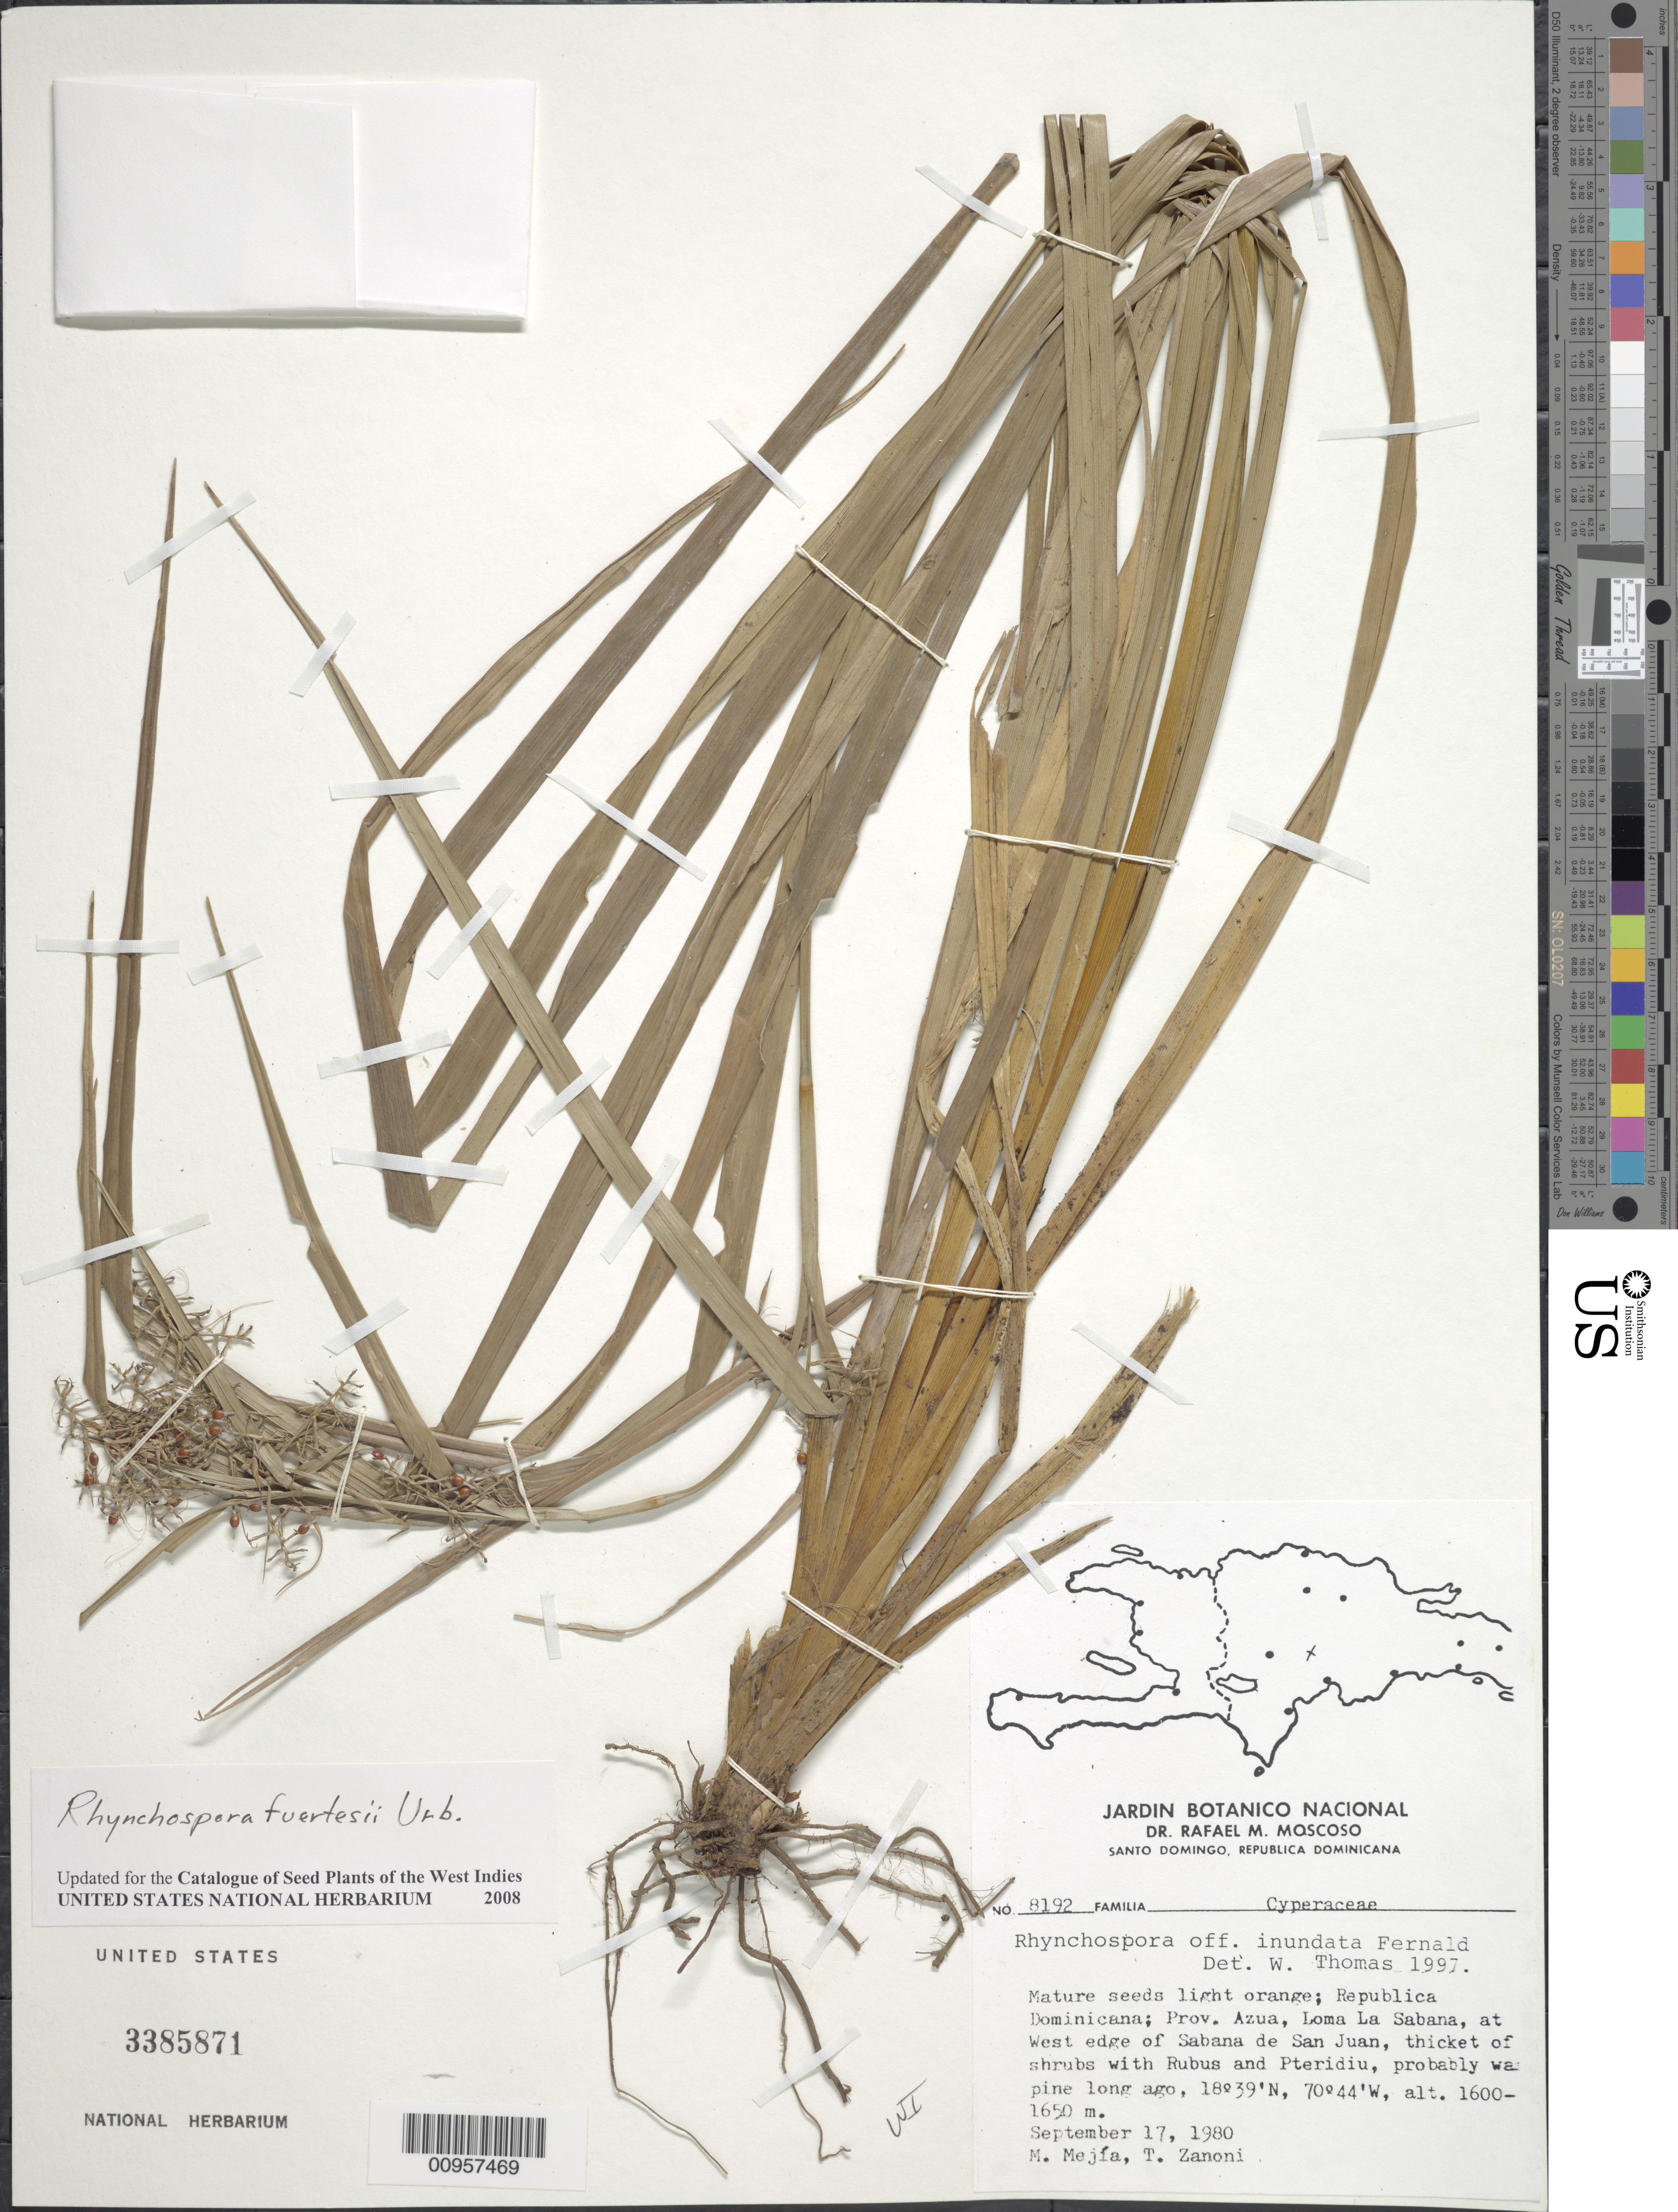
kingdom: Plantae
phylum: Tracheophyta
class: Liliopsida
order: Poales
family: Cyperaceae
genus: Rhynchospora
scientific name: Rhynchospora fuertesii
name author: Urb.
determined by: Strong, M. T., (US), Smithsonian Institution - National Museum of Natural History (UNITED STATES)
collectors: M. Mejia & T. A. Zanoni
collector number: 8192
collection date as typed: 17 Sep 1980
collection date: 1980-09-17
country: Dominican Republic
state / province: Azua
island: Hispaniola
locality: Loma La Sabana, at West edge of Sabana de San Juan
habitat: Thickets of shrubs with Rubus and Pteridiu, probably was pine long ago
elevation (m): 1600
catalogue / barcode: US 3385871